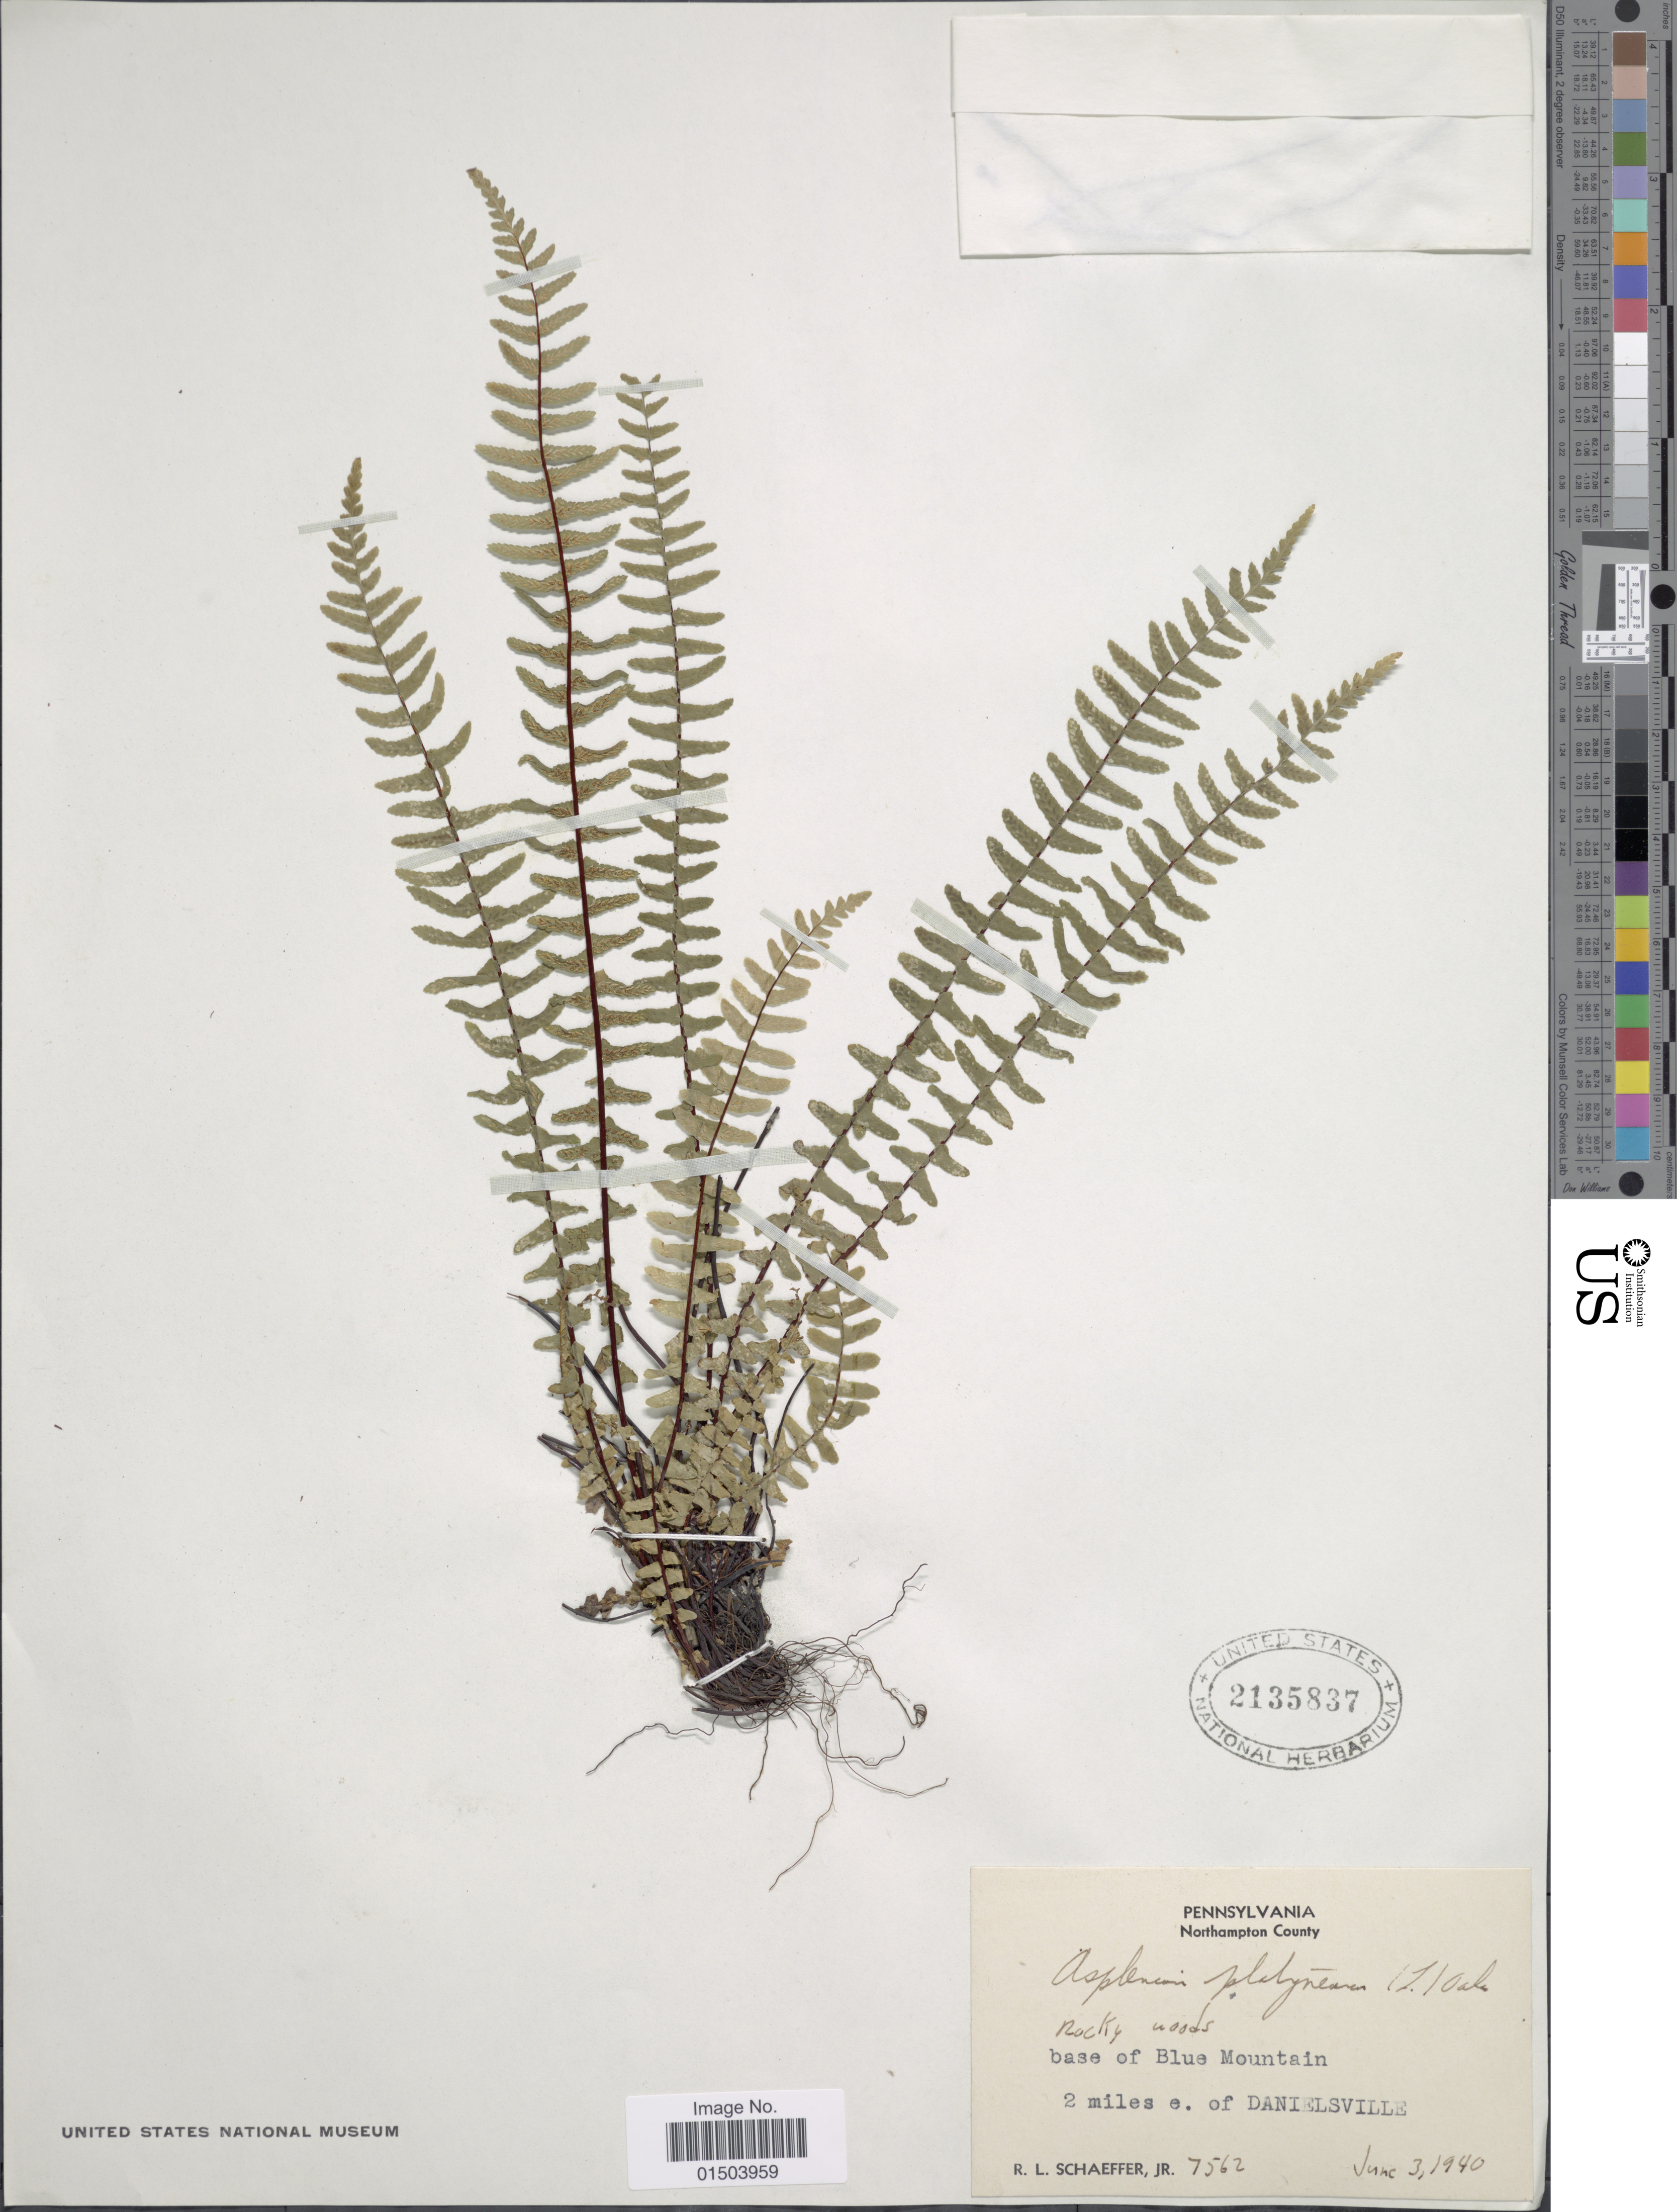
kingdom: Plantae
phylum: Tracheophyta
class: Polypodiopsida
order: Polypodiales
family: Aspleniaceae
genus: Asplenium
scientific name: Asplenium platyneuron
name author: (L.) Britton, Stearns & Poggenb.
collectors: R. L. Schaeffer Jr.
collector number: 7562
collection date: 1940-06-03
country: United States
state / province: Pennsylvania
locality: Northampton County. Rocky woods, base of Blue Mountain, 2 miles e. of Danielsville.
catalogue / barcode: US 2135837